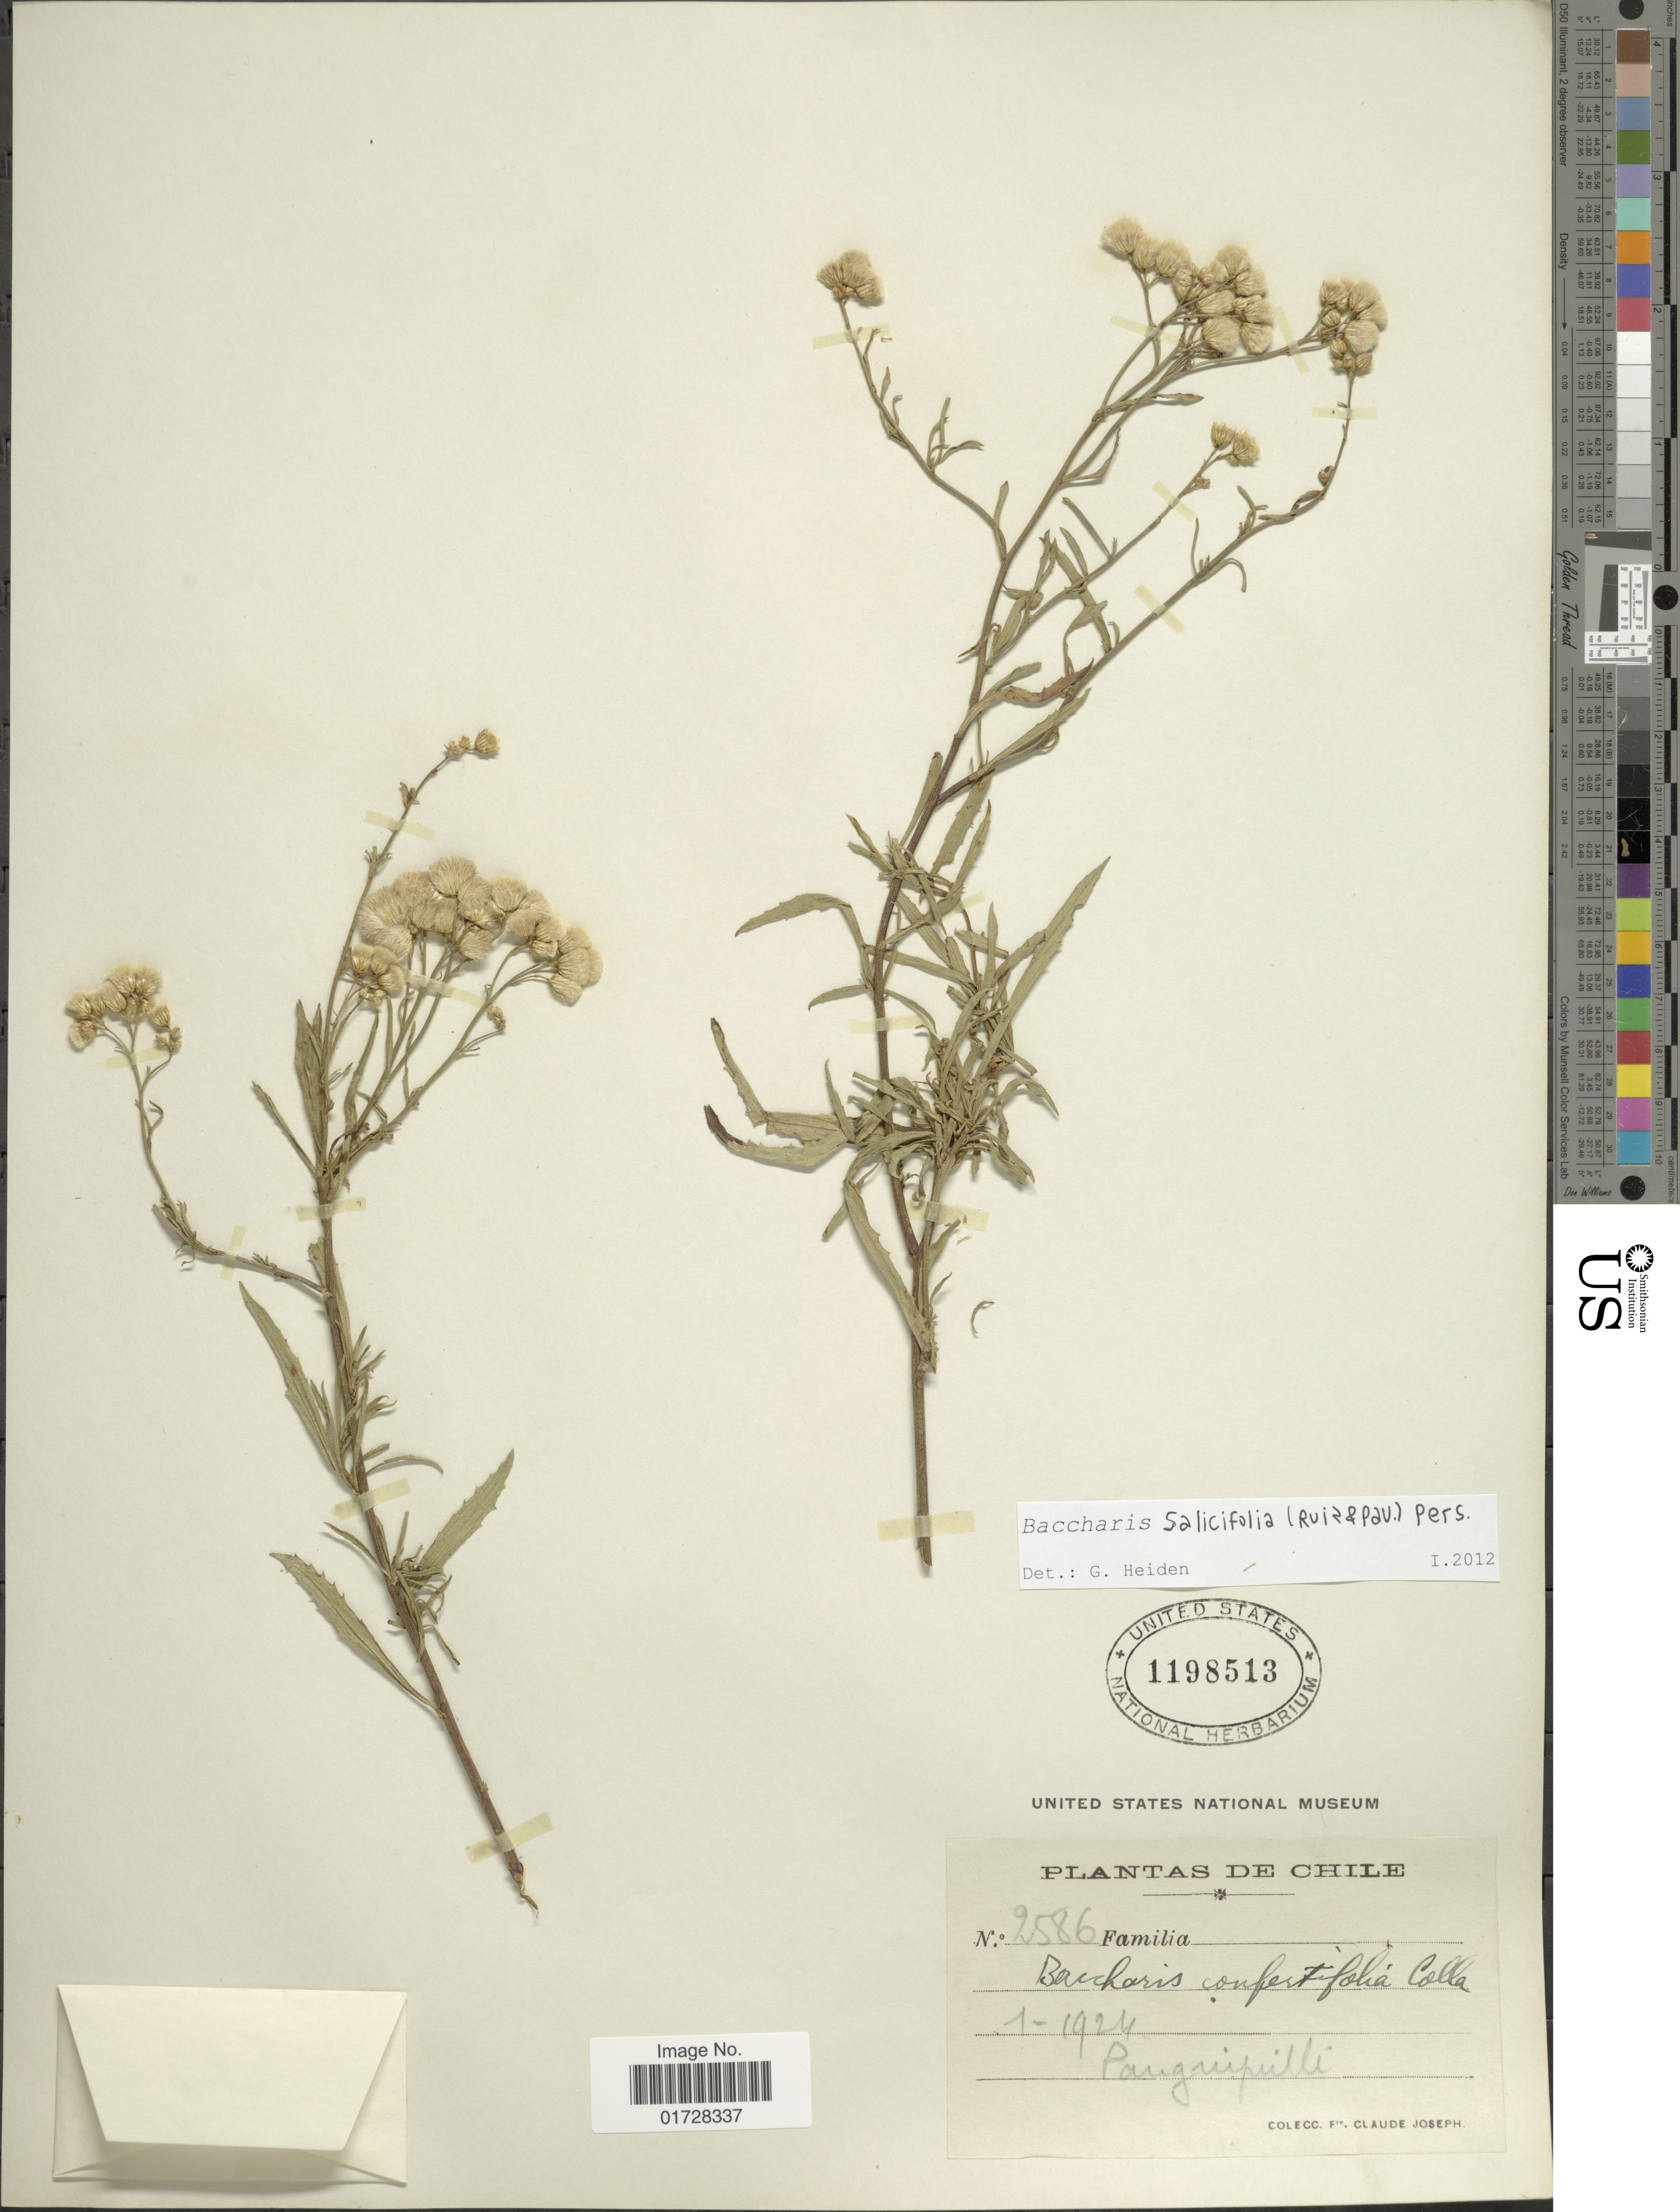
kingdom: Plantae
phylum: Tracheophyta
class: Magnoliopsida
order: Asterales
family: Asteraceae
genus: Baccharis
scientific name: Baccharis salicifolia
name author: (Ruiz & Pav.) Pers.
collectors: Bro. Claude-Joseph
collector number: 2586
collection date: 1924-01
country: Chile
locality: Panguipulli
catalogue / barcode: US 1198513